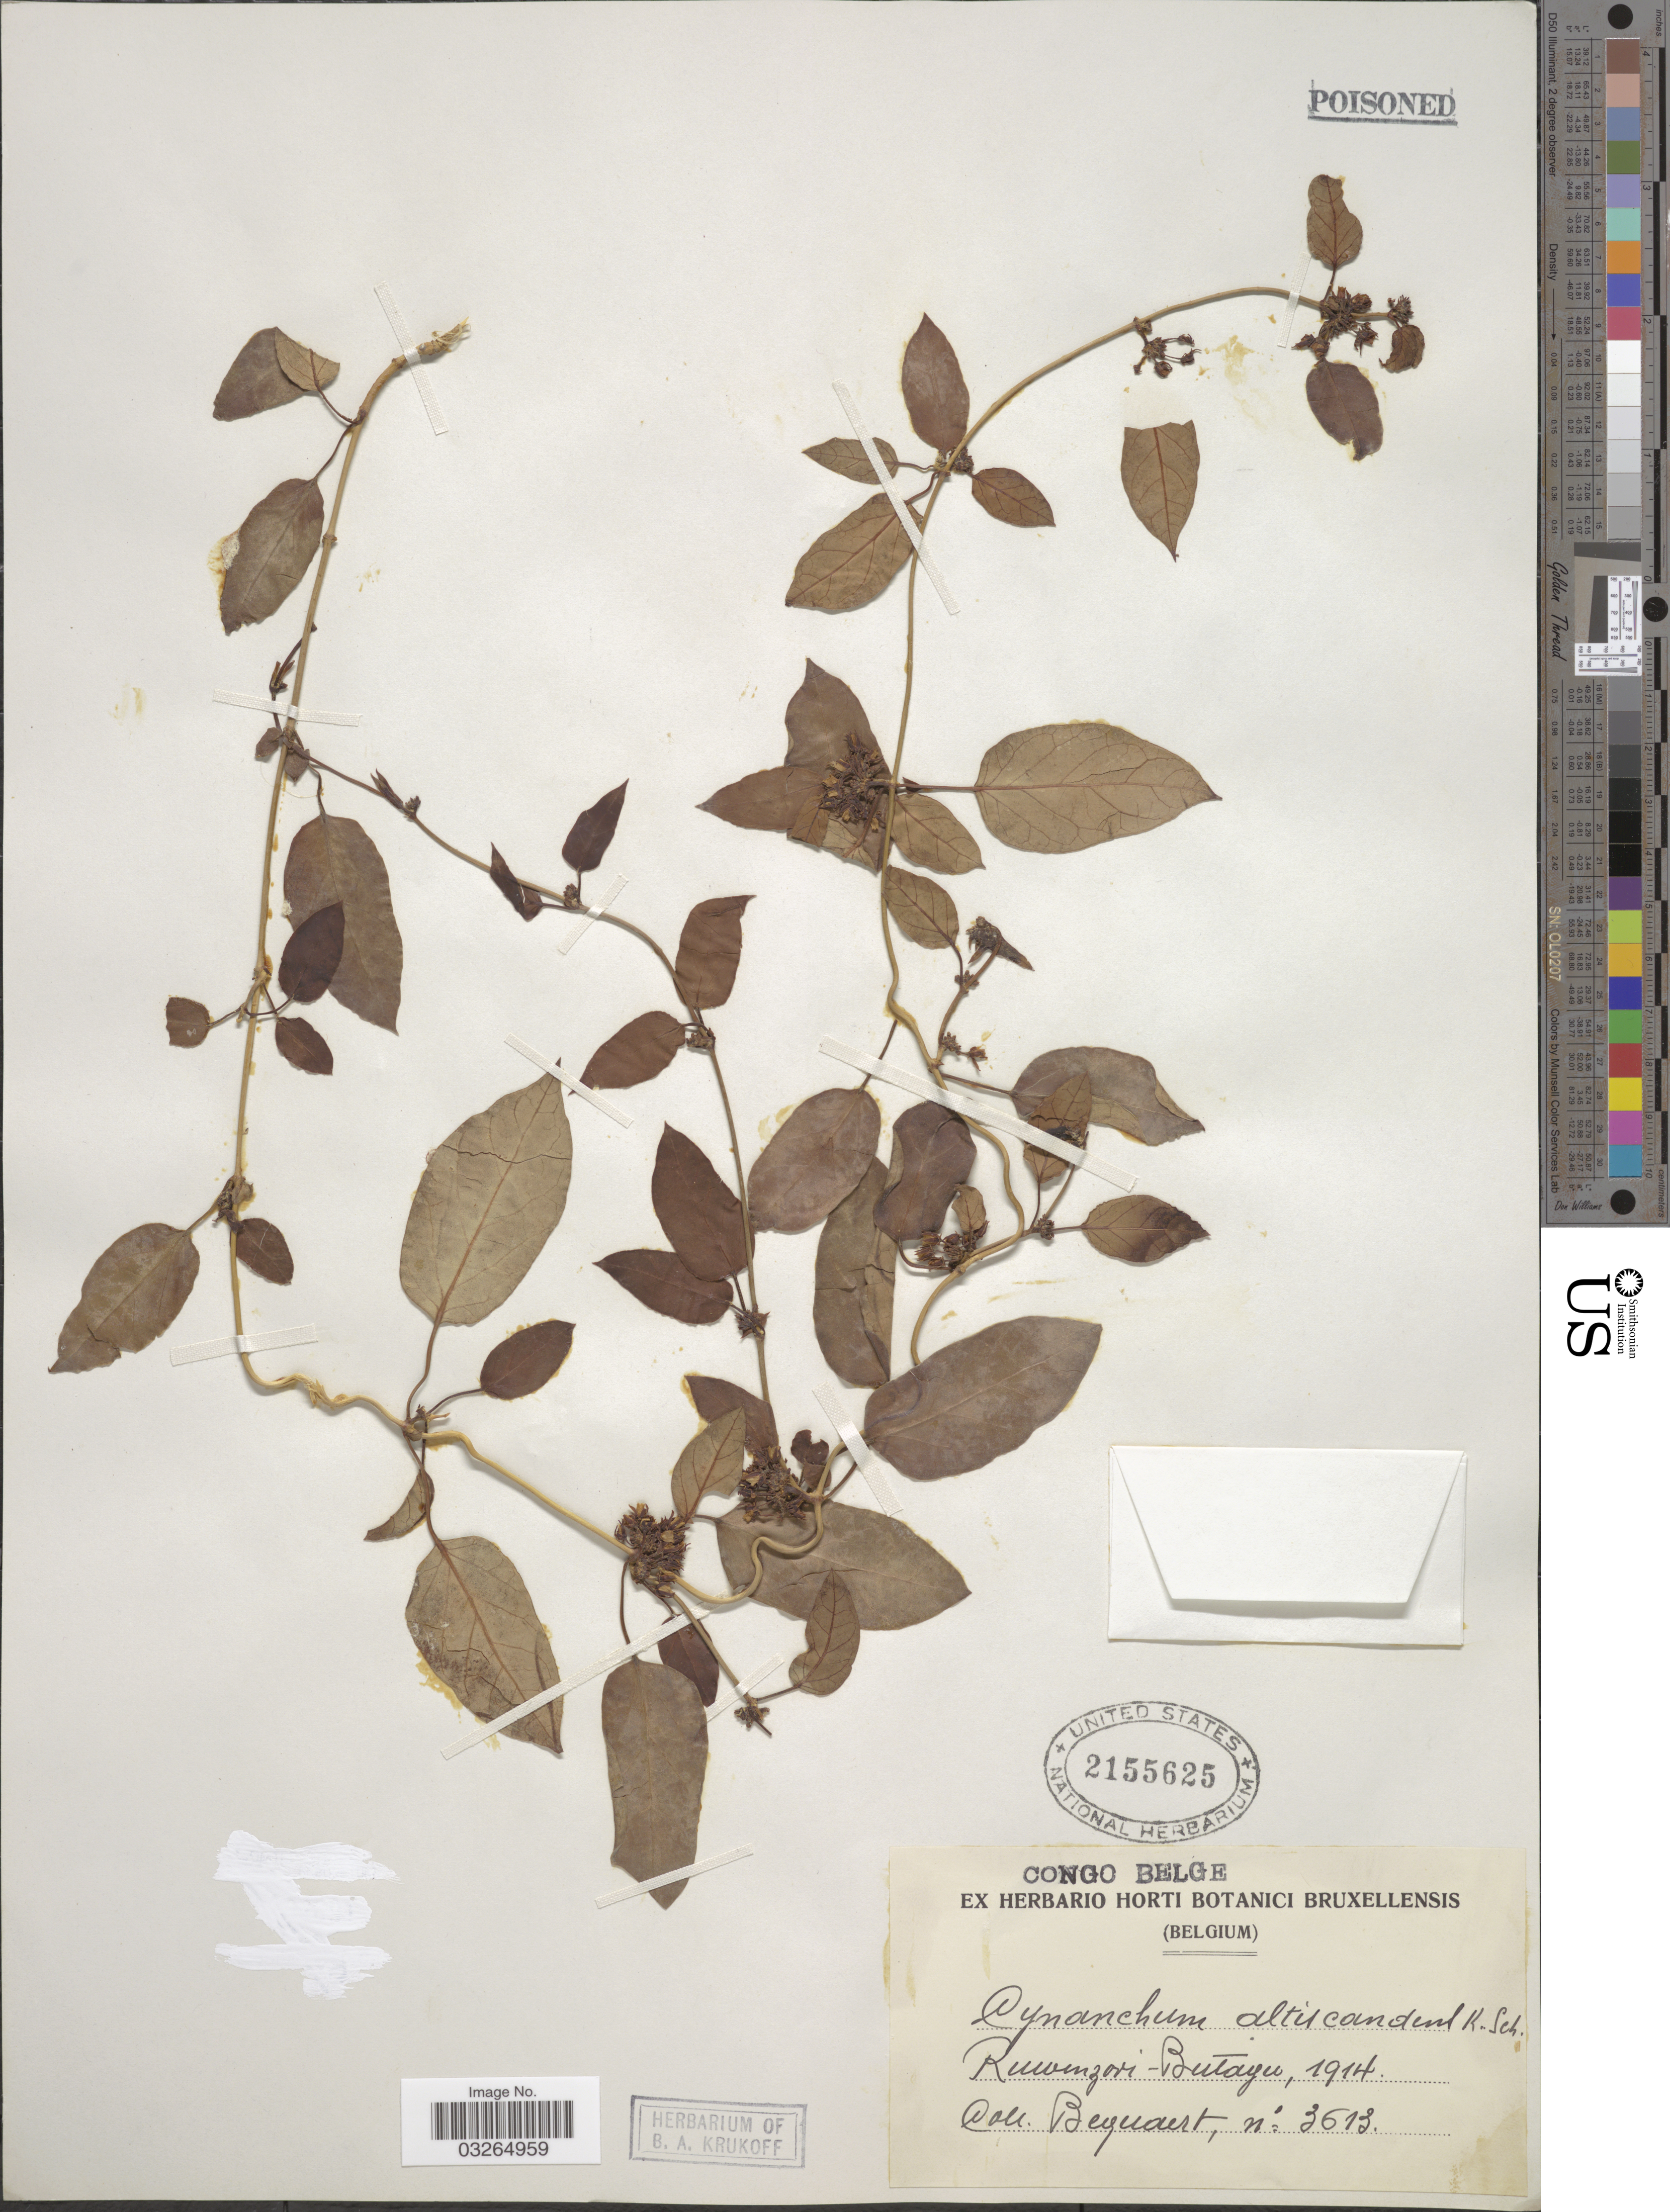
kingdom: Plantae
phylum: Tracheophyta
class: Magnoliopsida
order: Gentianales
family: Apocynaceae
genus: Cynanchum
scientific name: Cynanchum africanum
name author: Hoffmanns.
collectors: Bequaert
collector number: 3613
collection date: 1914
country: Congo, Democratic Republic of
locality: Congo Belge. Ruwenzori-Butayu.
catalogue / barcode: US 2155625